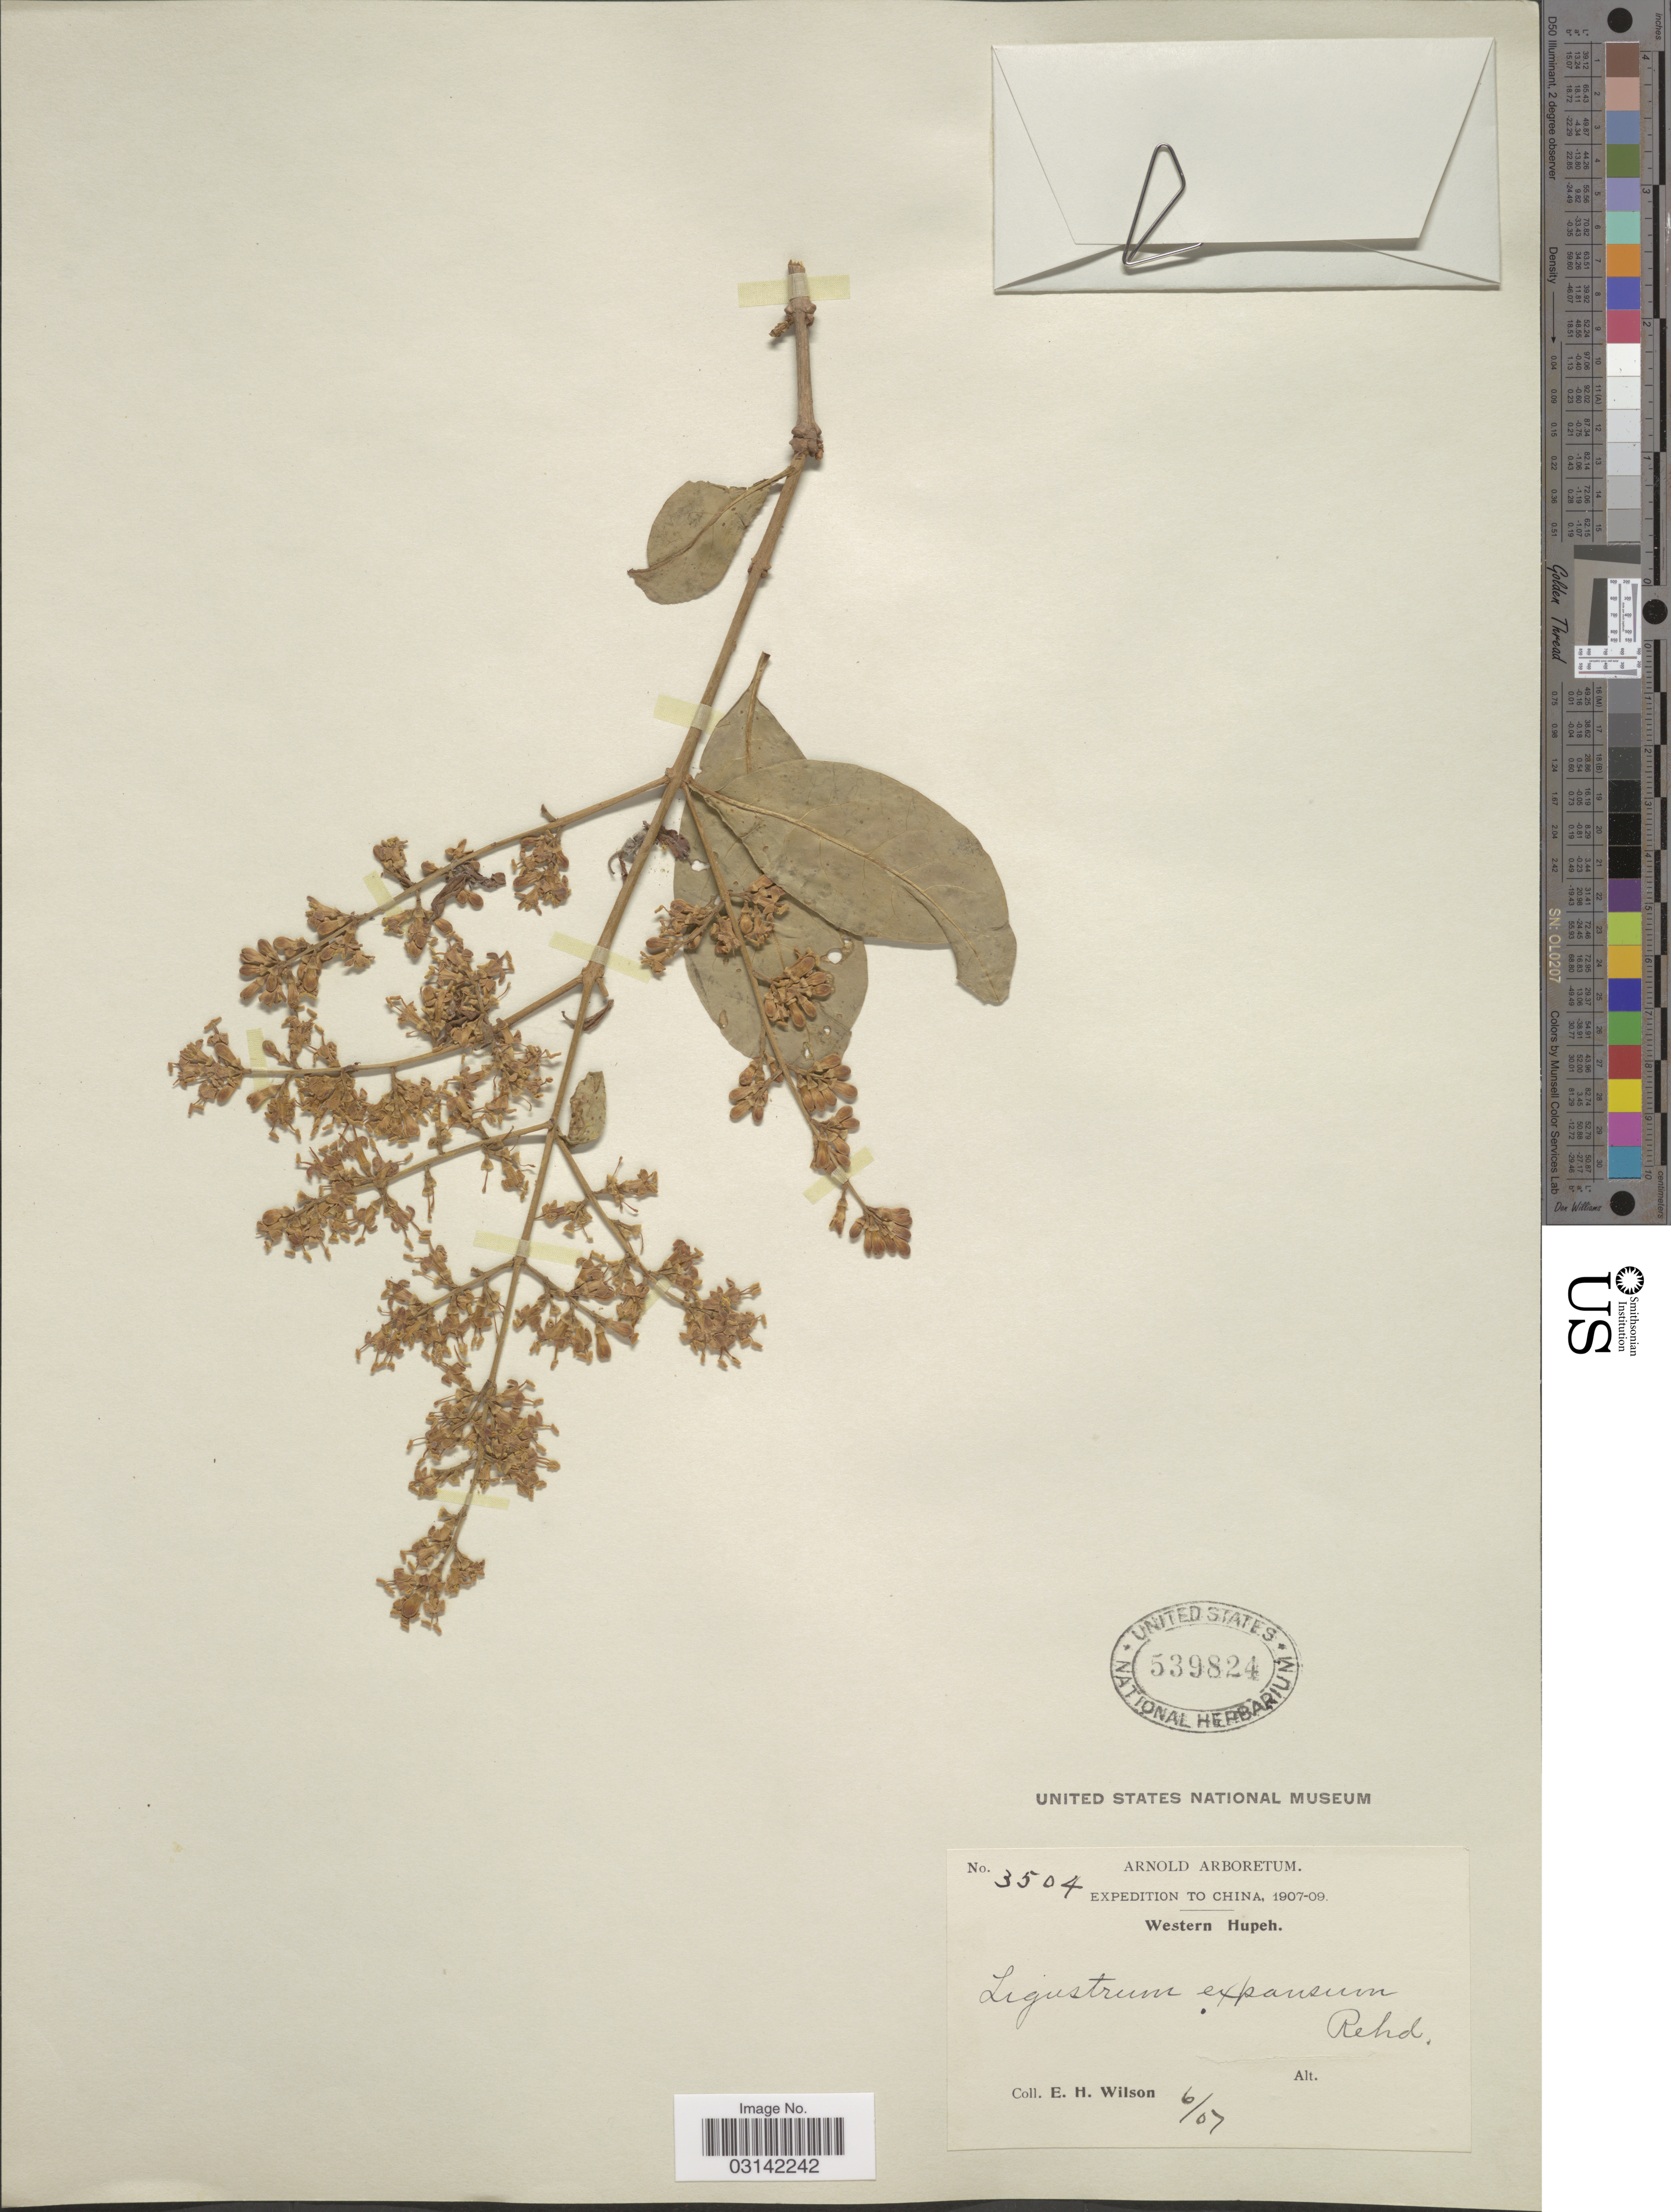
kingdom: Plantae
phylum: Tracheophyta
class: Magnoliopsida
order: Lamiales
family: Oleaceae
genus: Ligustrum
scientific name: Ligustrum expansum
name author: Rehder in Sarg.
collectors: E. Wilson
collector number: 3504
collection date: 1907-06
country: China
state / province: Hubei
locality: Western Hupeh.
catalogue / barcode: US 539824